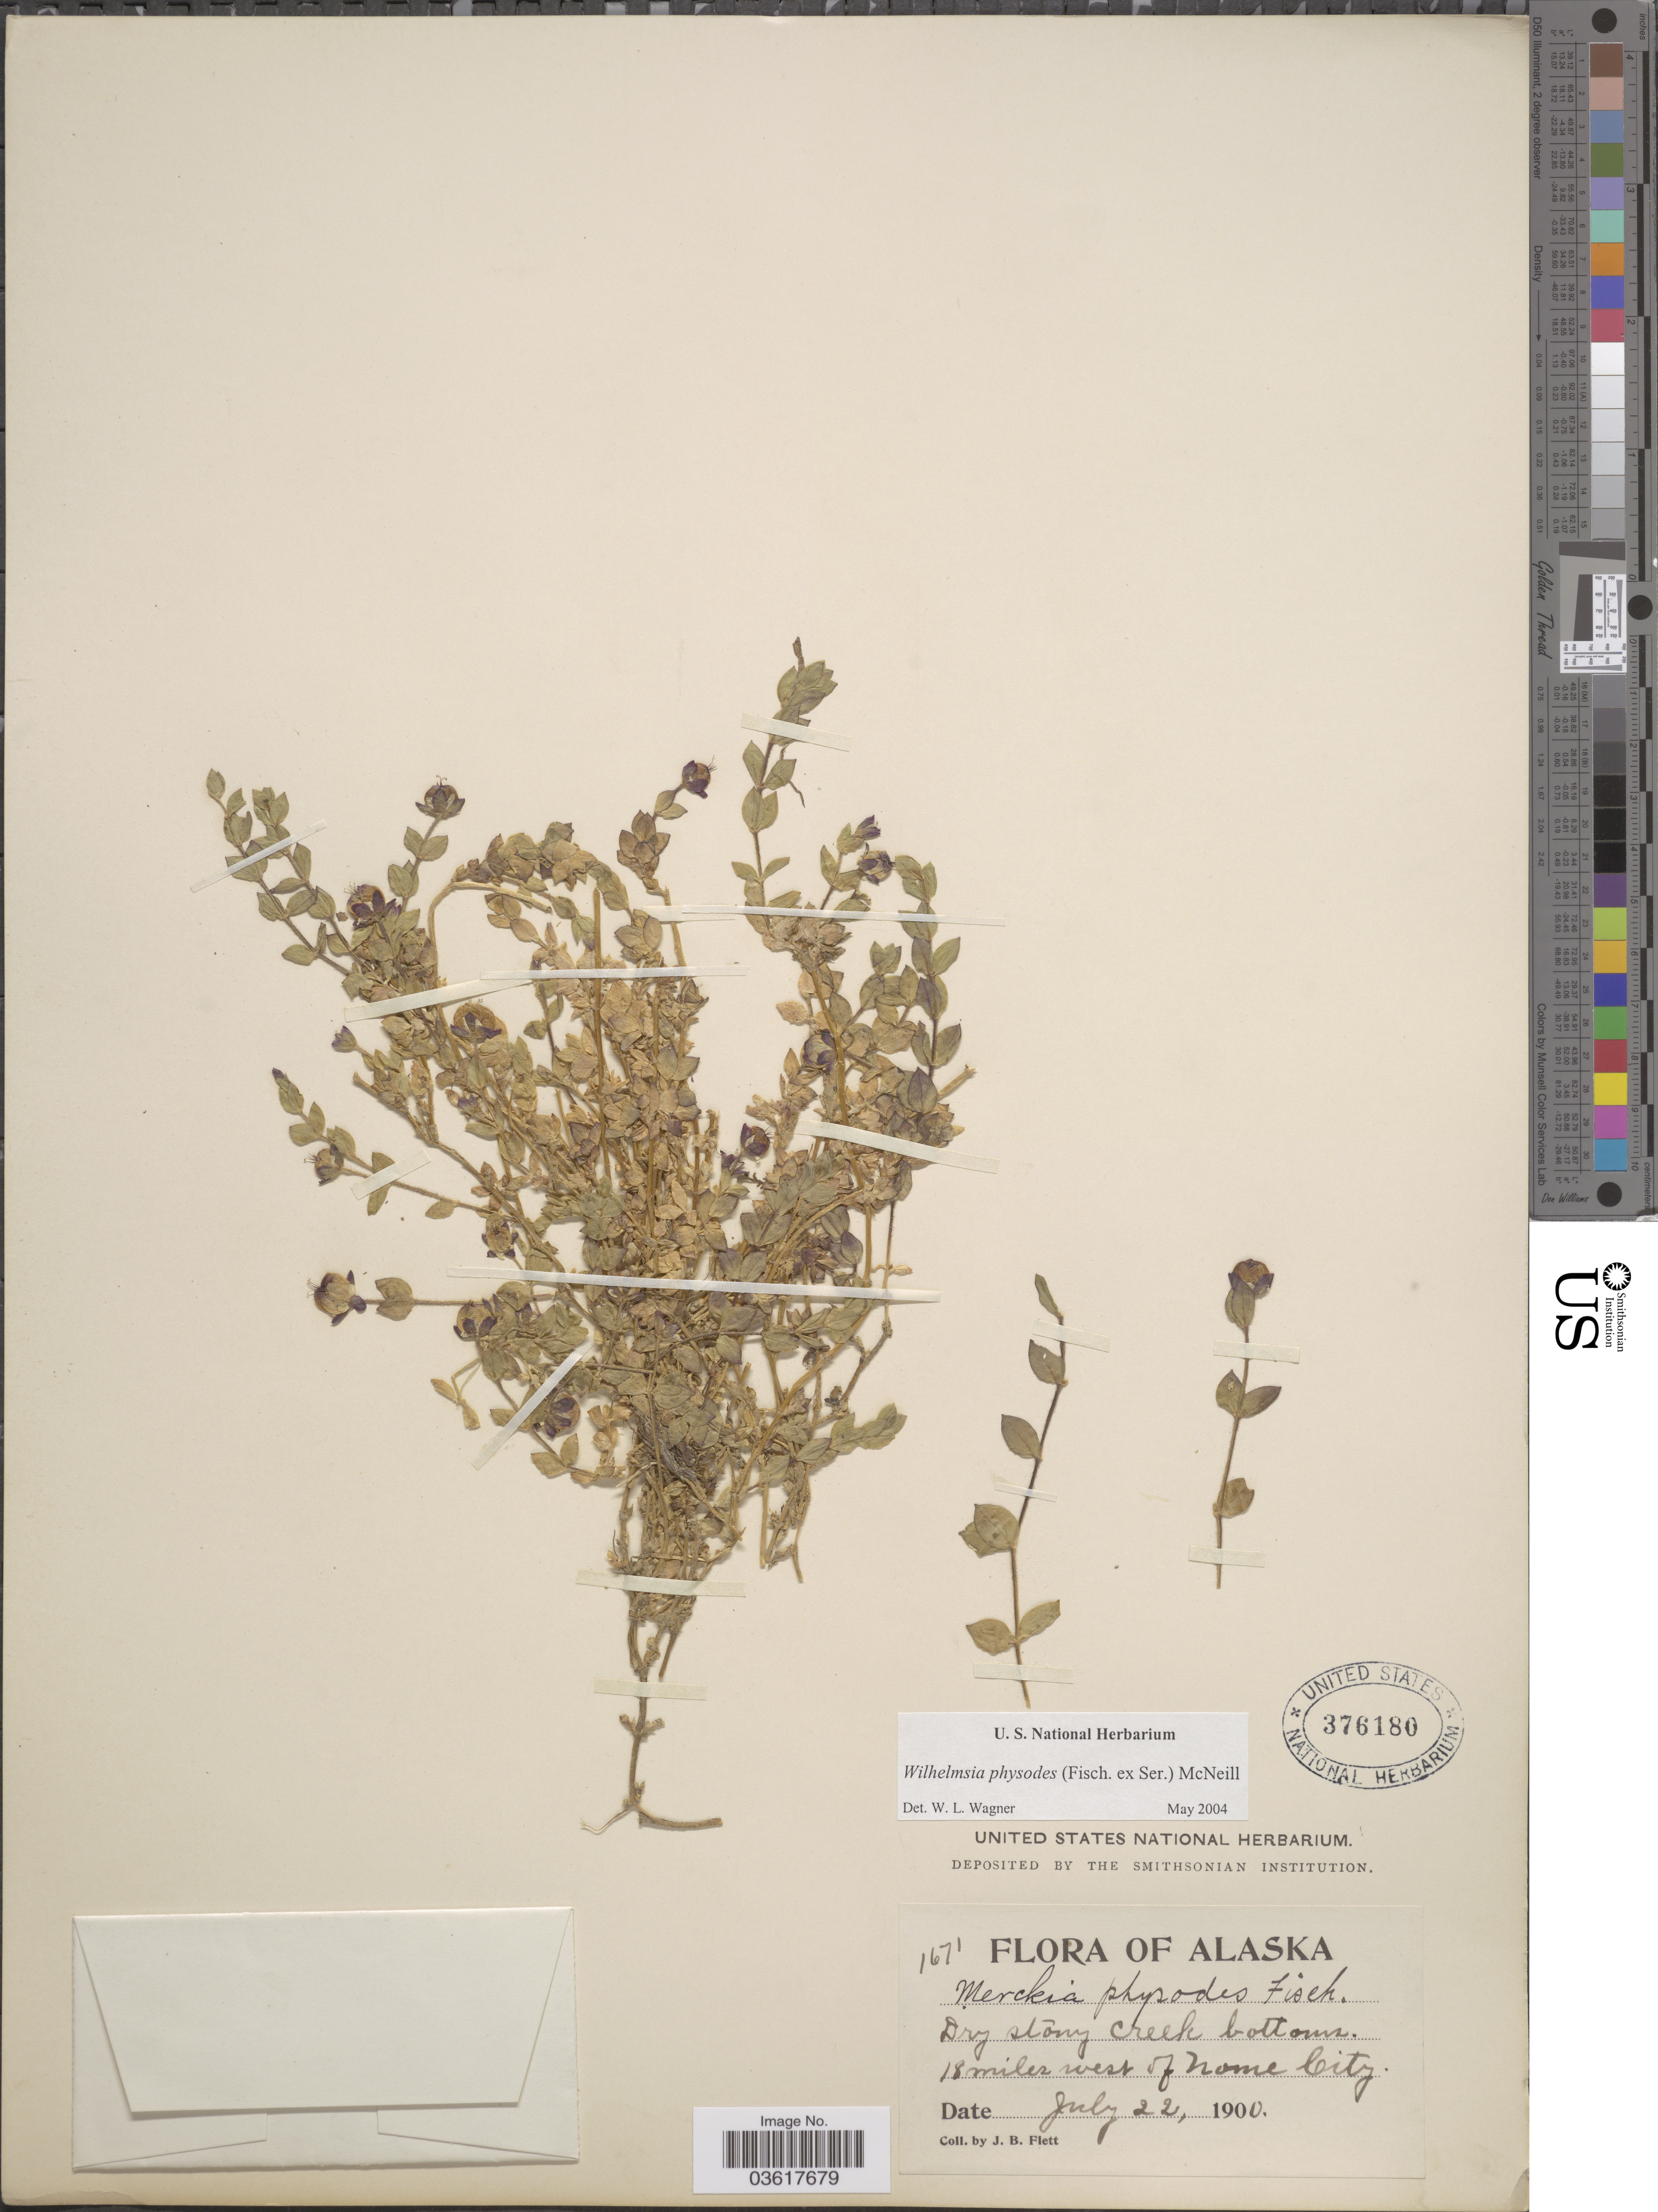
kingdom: Plantae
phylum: Tracheophyta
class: Magnoliopsida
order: Caryophyllales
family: Caryophyllaceae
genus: Wilhelmsia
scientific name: Wilhelmsia sp.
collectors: J. Flett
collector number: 1671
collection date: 1900-07-22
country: United States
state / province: Alaska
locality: Dry stony creek bottoms. 18 miles west of Nome City.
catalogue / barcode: US 376180